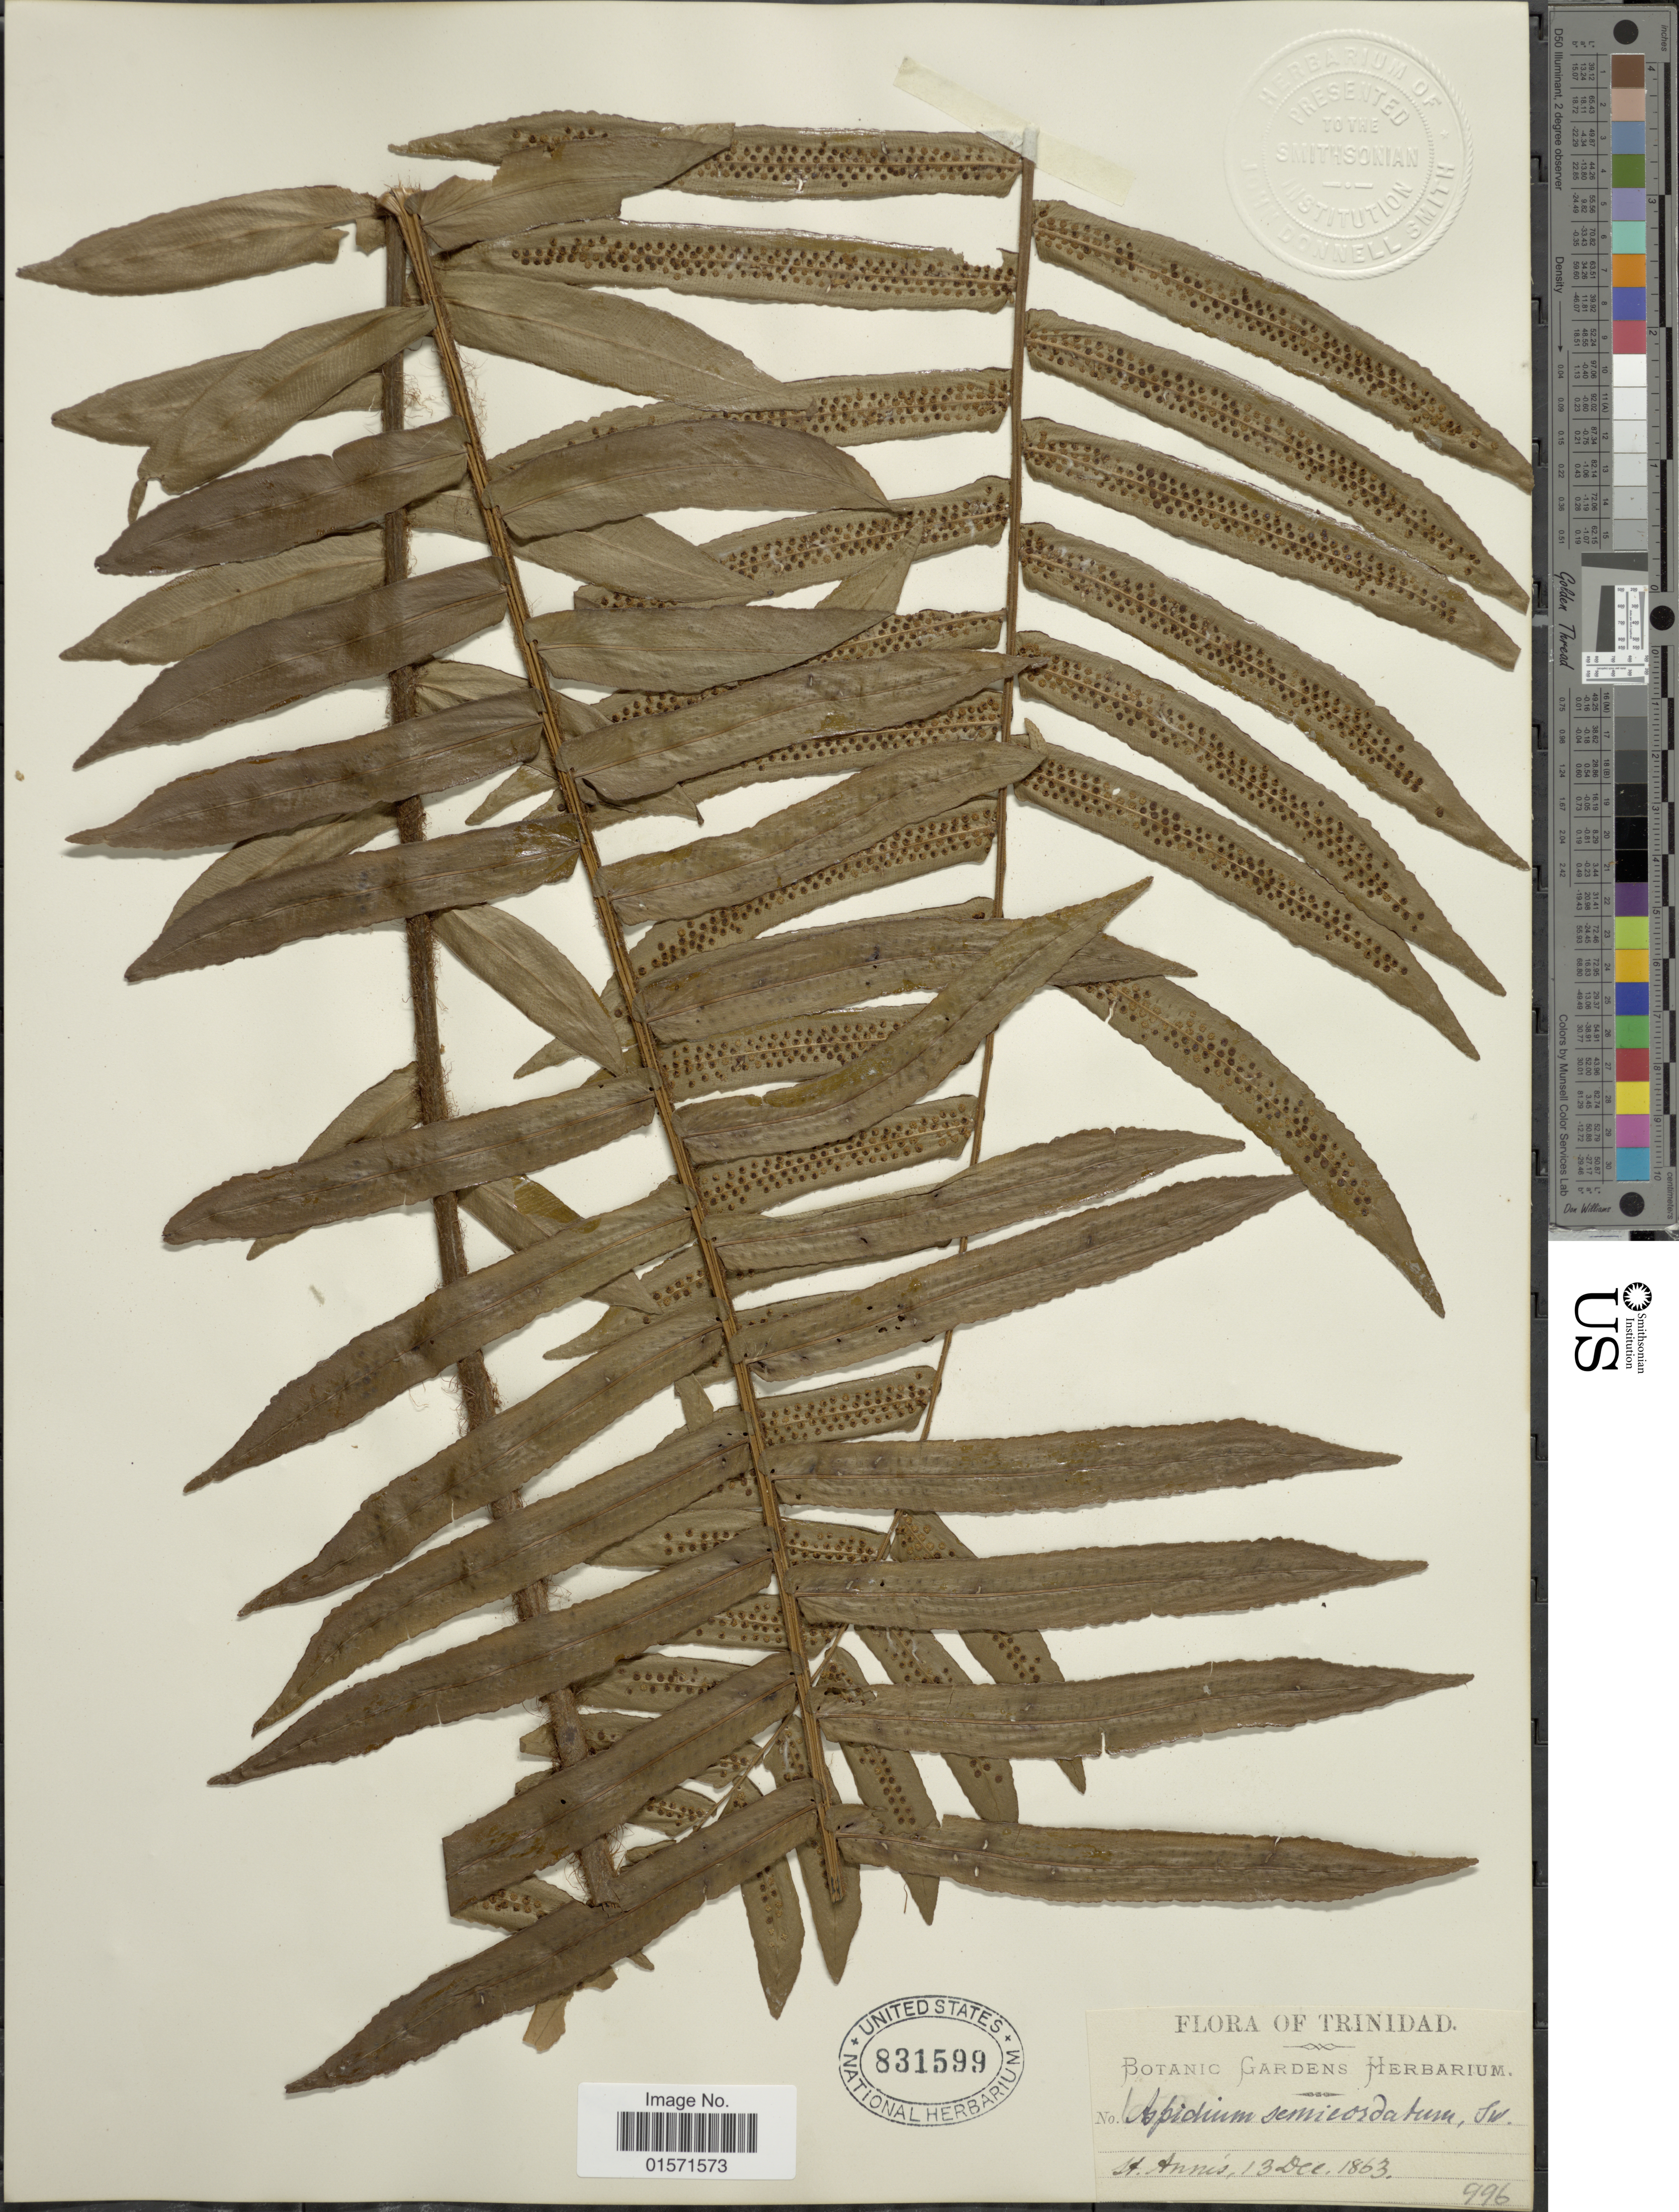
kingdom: Plantae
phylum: Tracheophyta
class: Polypodiopsida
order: Polypodiales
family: Lomariopsidaceae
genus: Cyclopeltis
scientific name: Cyclopeltis semicordata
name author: (Sw.) J. Sm.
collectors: Botanic Gardens Herbarium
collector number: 996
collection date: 1863-12-13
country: Trinidad and Tobago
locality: Trinidad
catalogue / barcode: US 831599